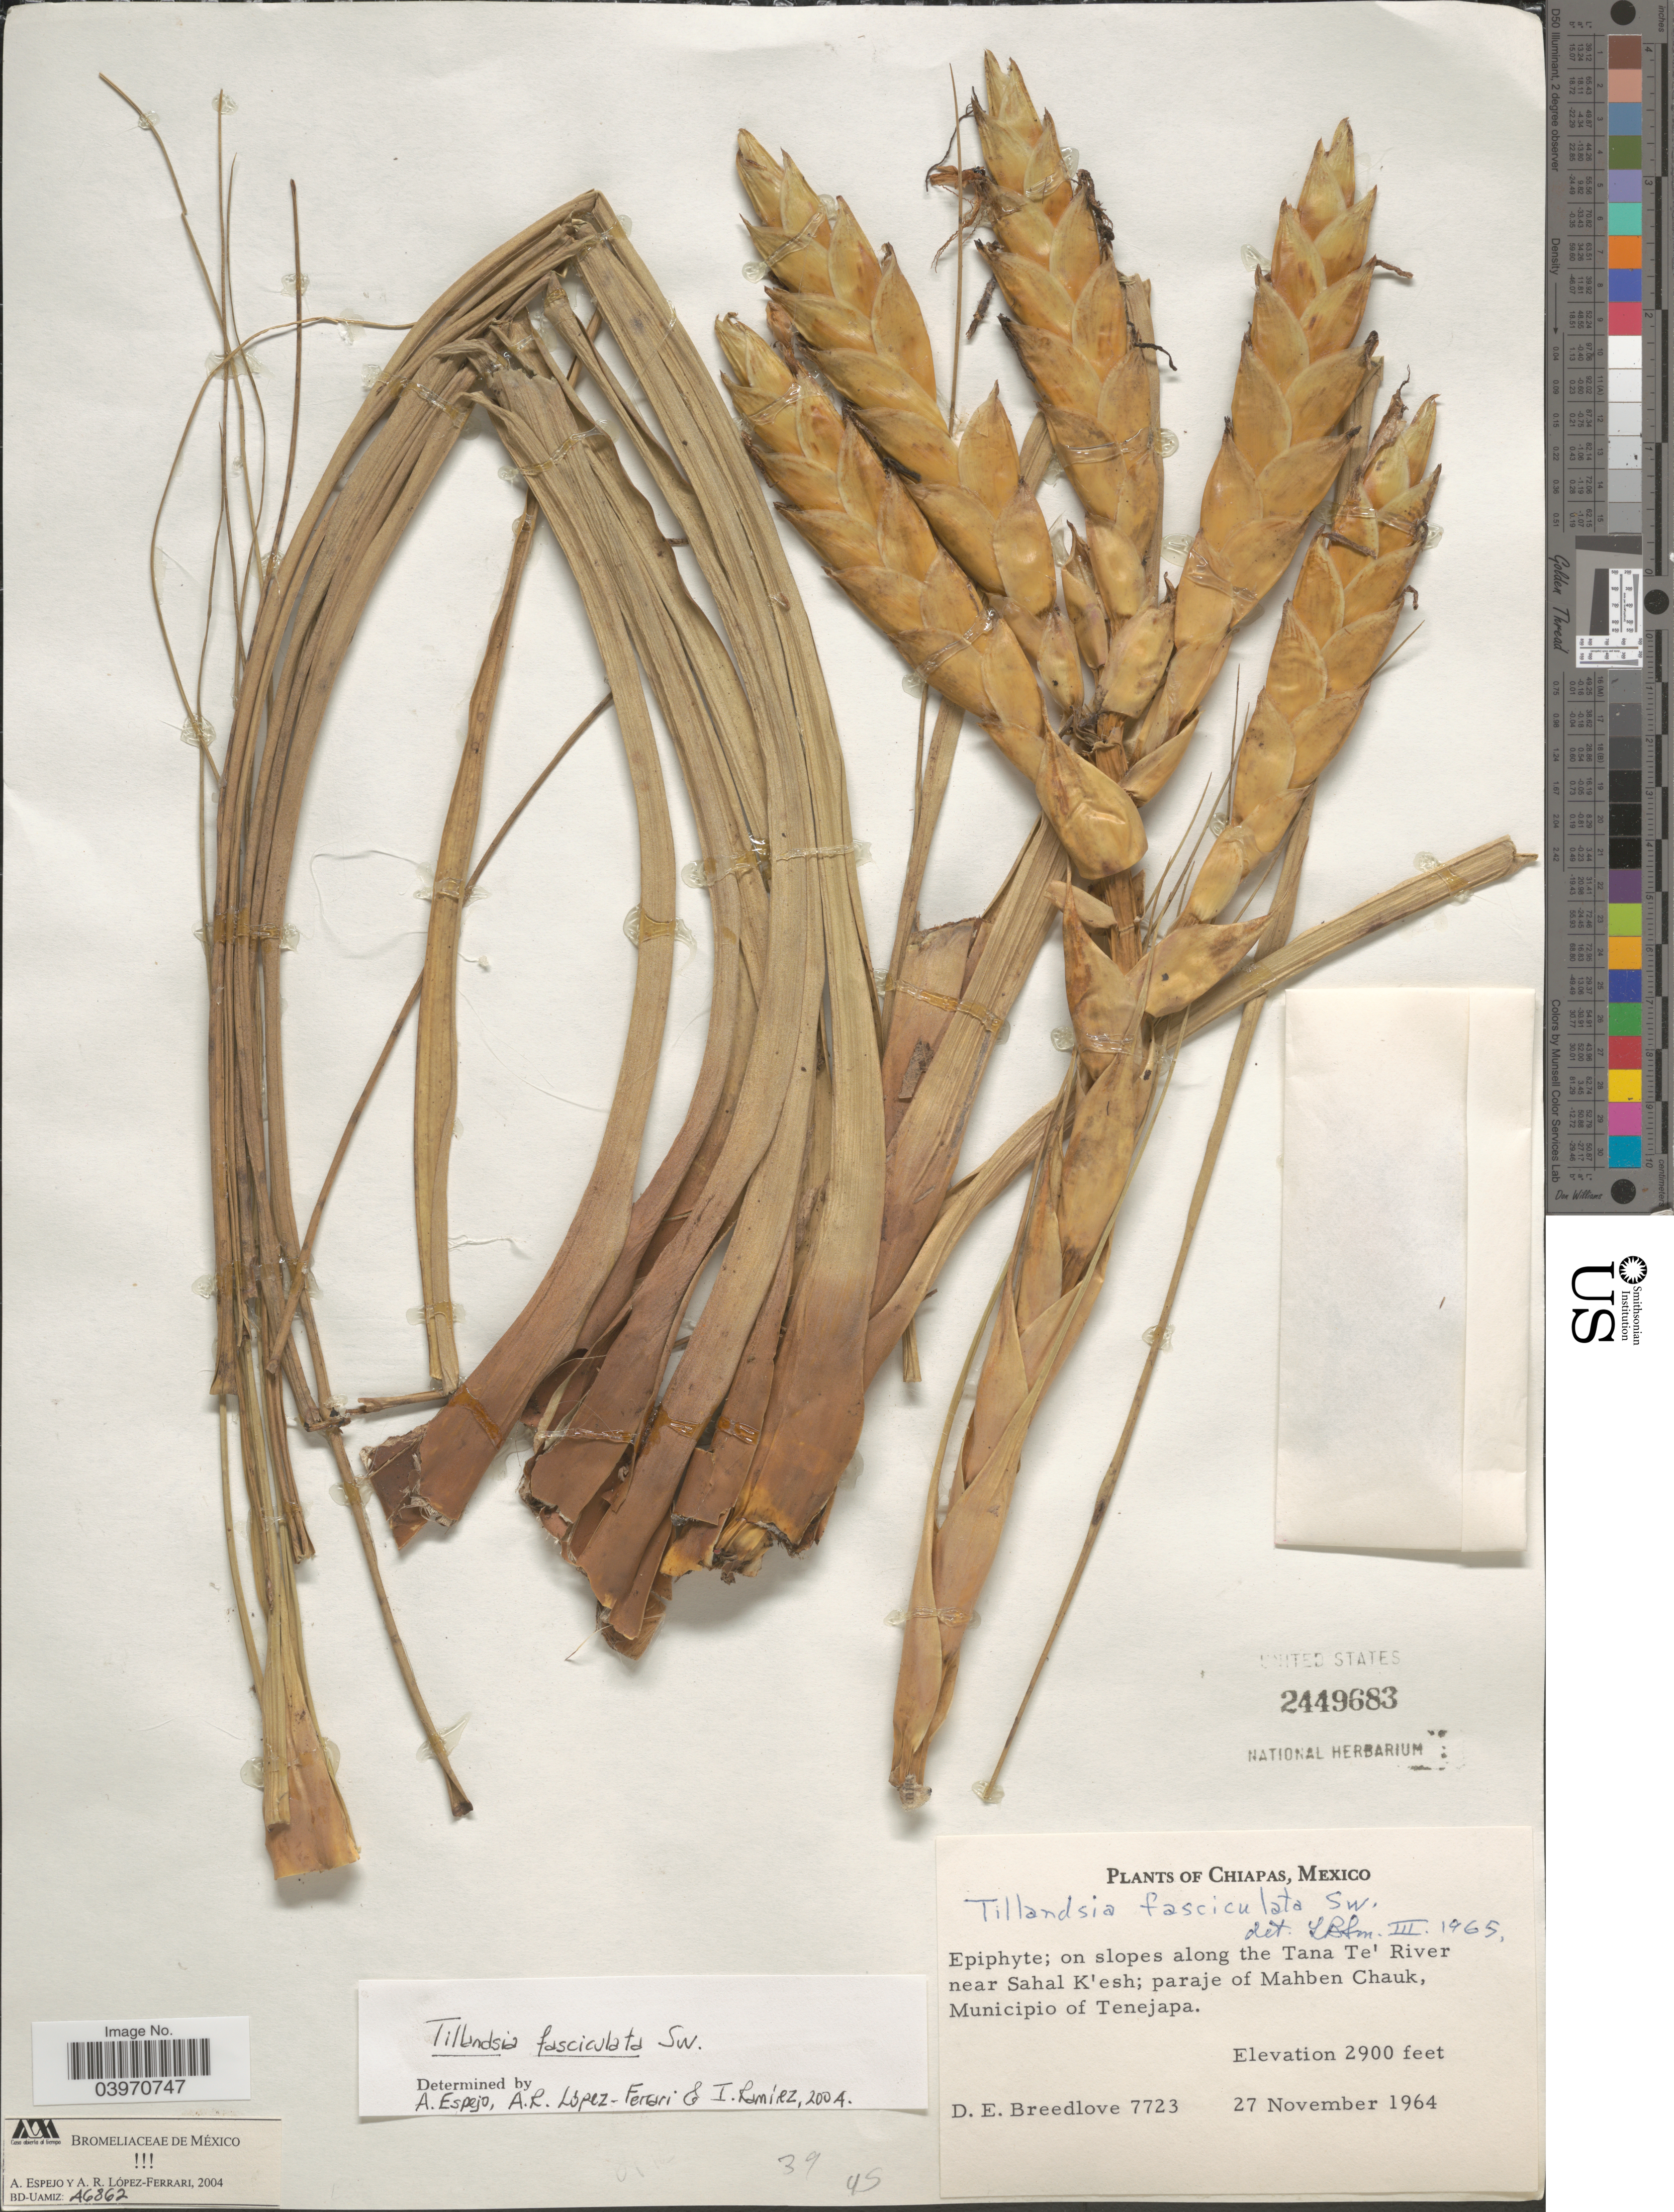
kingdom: Plantae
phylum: Tracheophyta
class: Liliopsida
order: Poales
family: Bromeliaceae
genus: Tillandsia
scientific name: Tillandsia fasciculata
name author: Sw.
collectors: D. E. Breedlove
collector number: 7723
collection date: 1964-11-27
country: Mexico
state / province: Chiapas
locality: On slopes along the Tana Te' River near Sahal K'esh; paraje of Mahben Chauk, Municipio of Tenejapa.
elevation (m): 884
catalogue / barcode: US 2449683